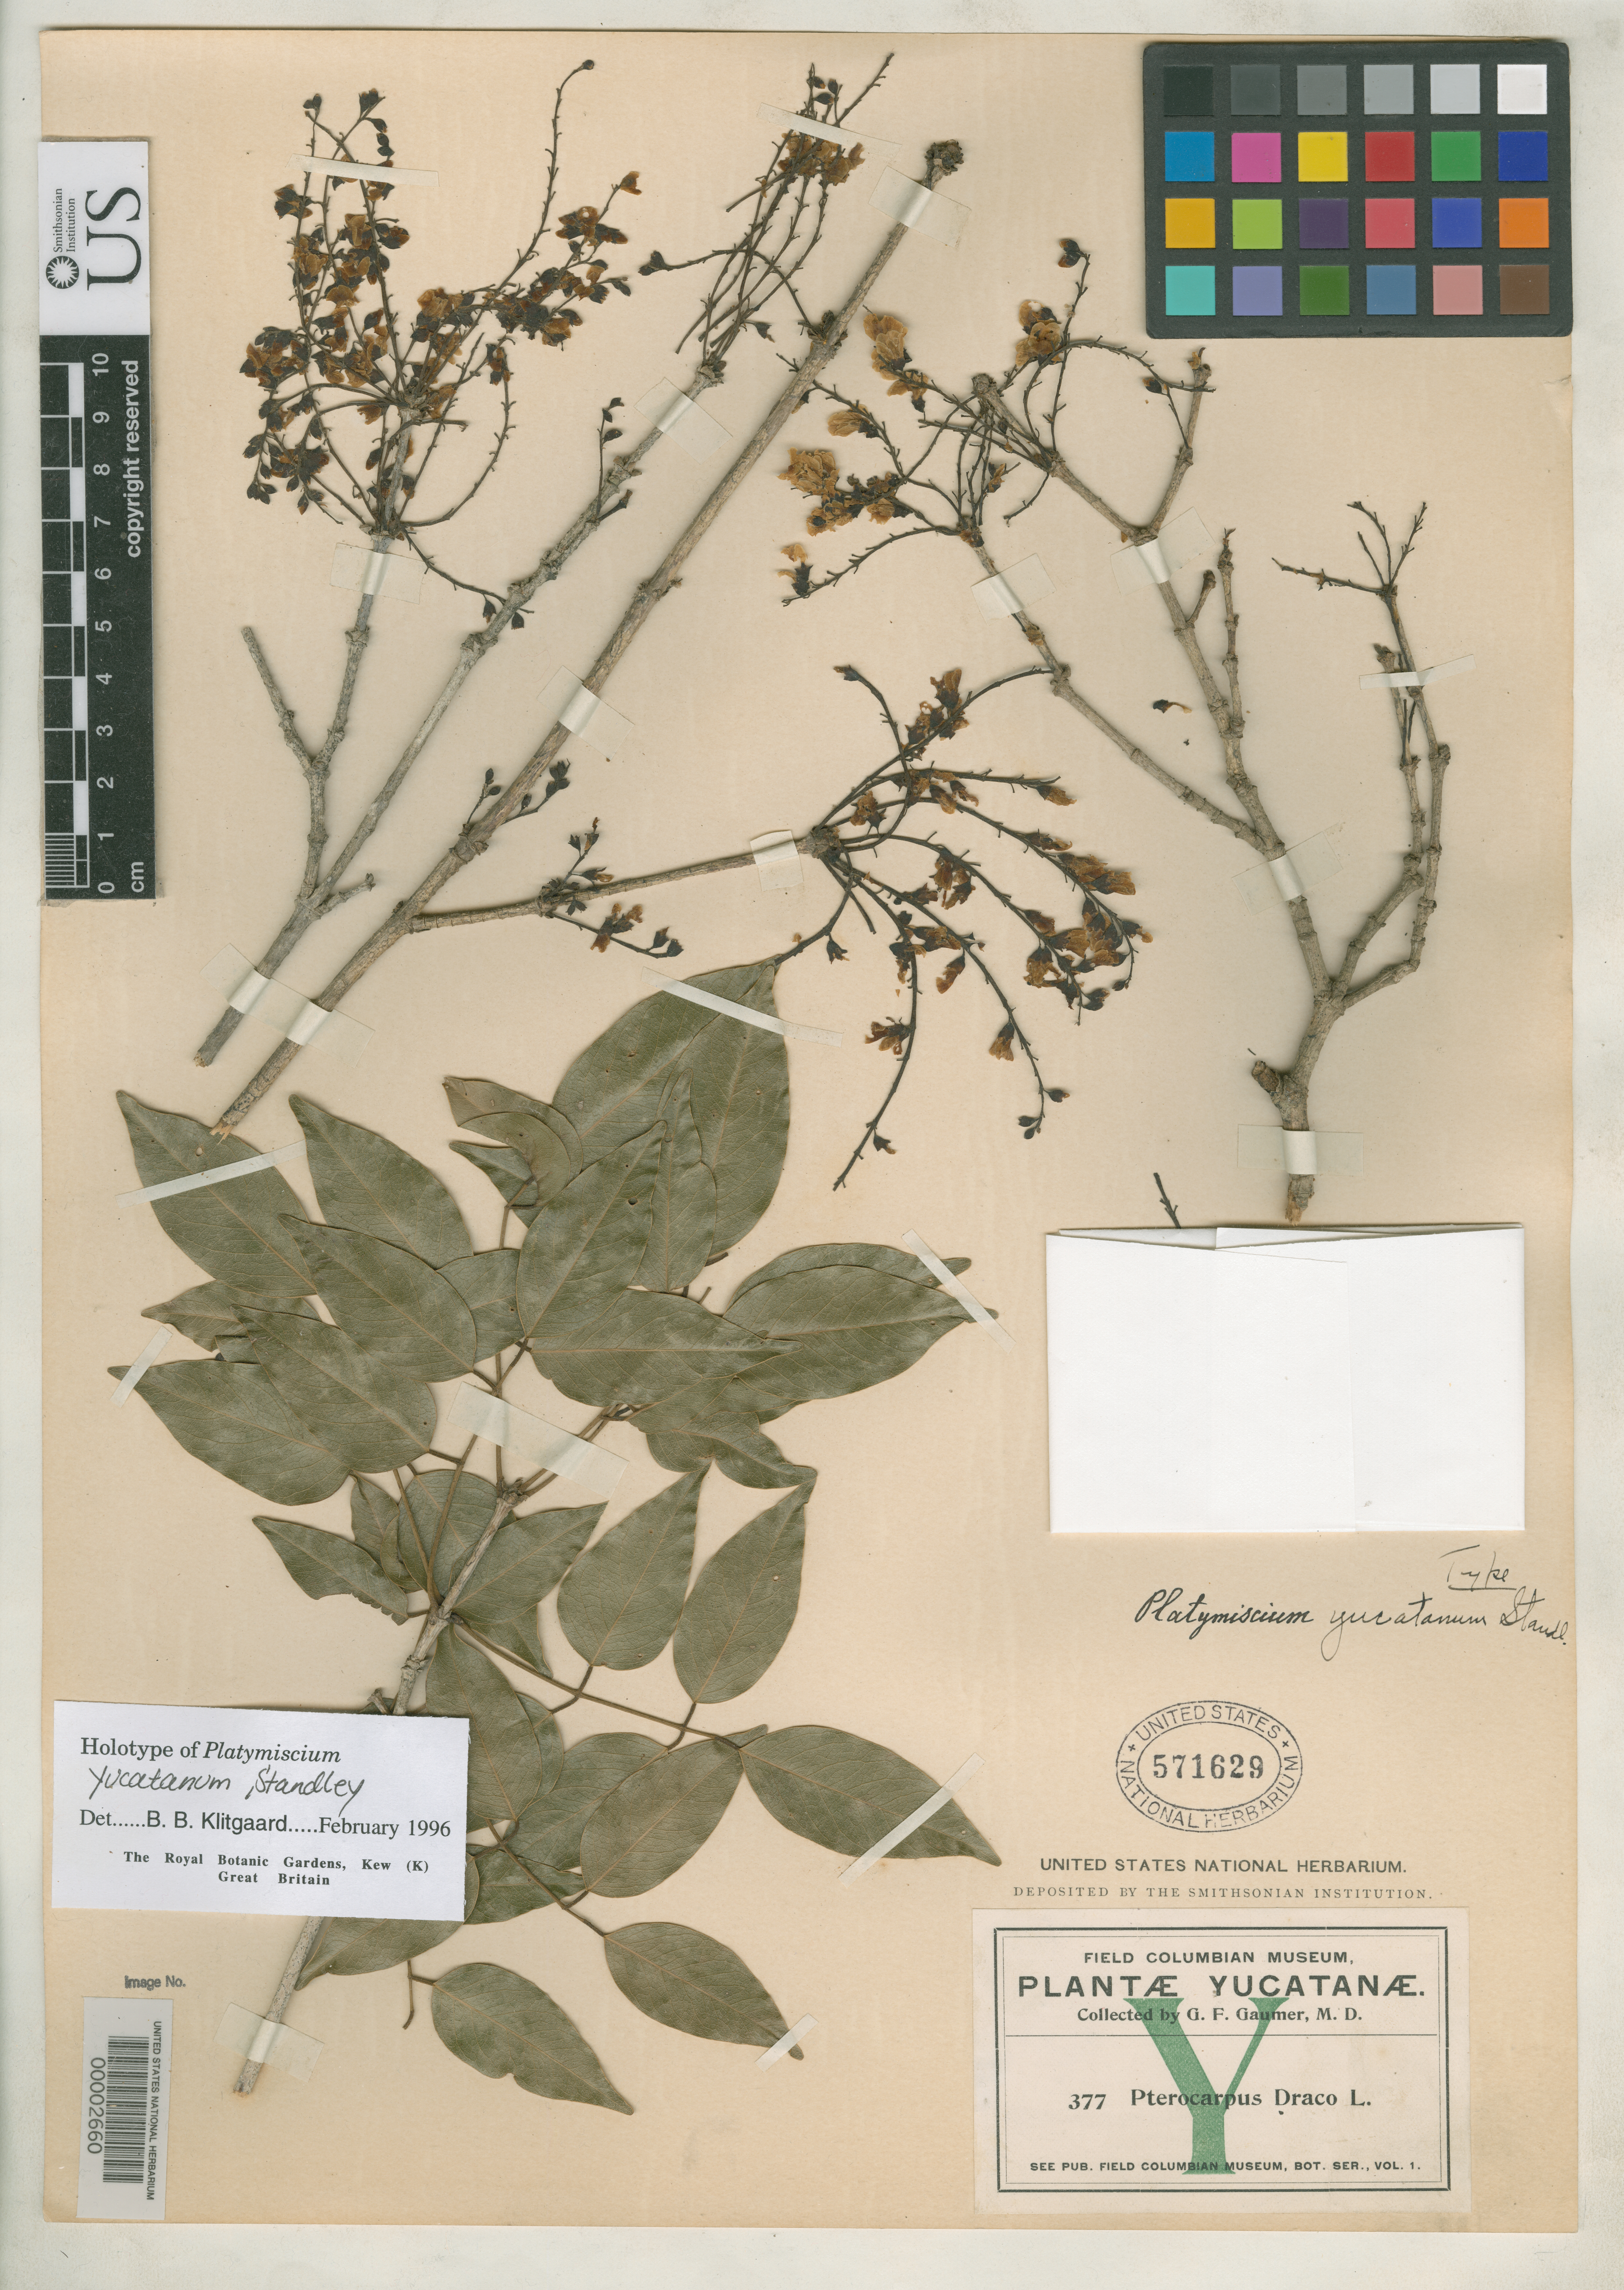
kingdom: Plantae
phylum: Tracheophyta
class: Magnoliopsida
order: Fabales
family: Fabaceae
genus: Platymiscium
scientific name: Platymiscium yucatanum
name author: Standl.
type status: Holotype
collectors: G. F. Gaumer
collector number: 377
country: Mexico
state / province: Yucatán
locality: Izamal.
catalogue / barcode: US 571629